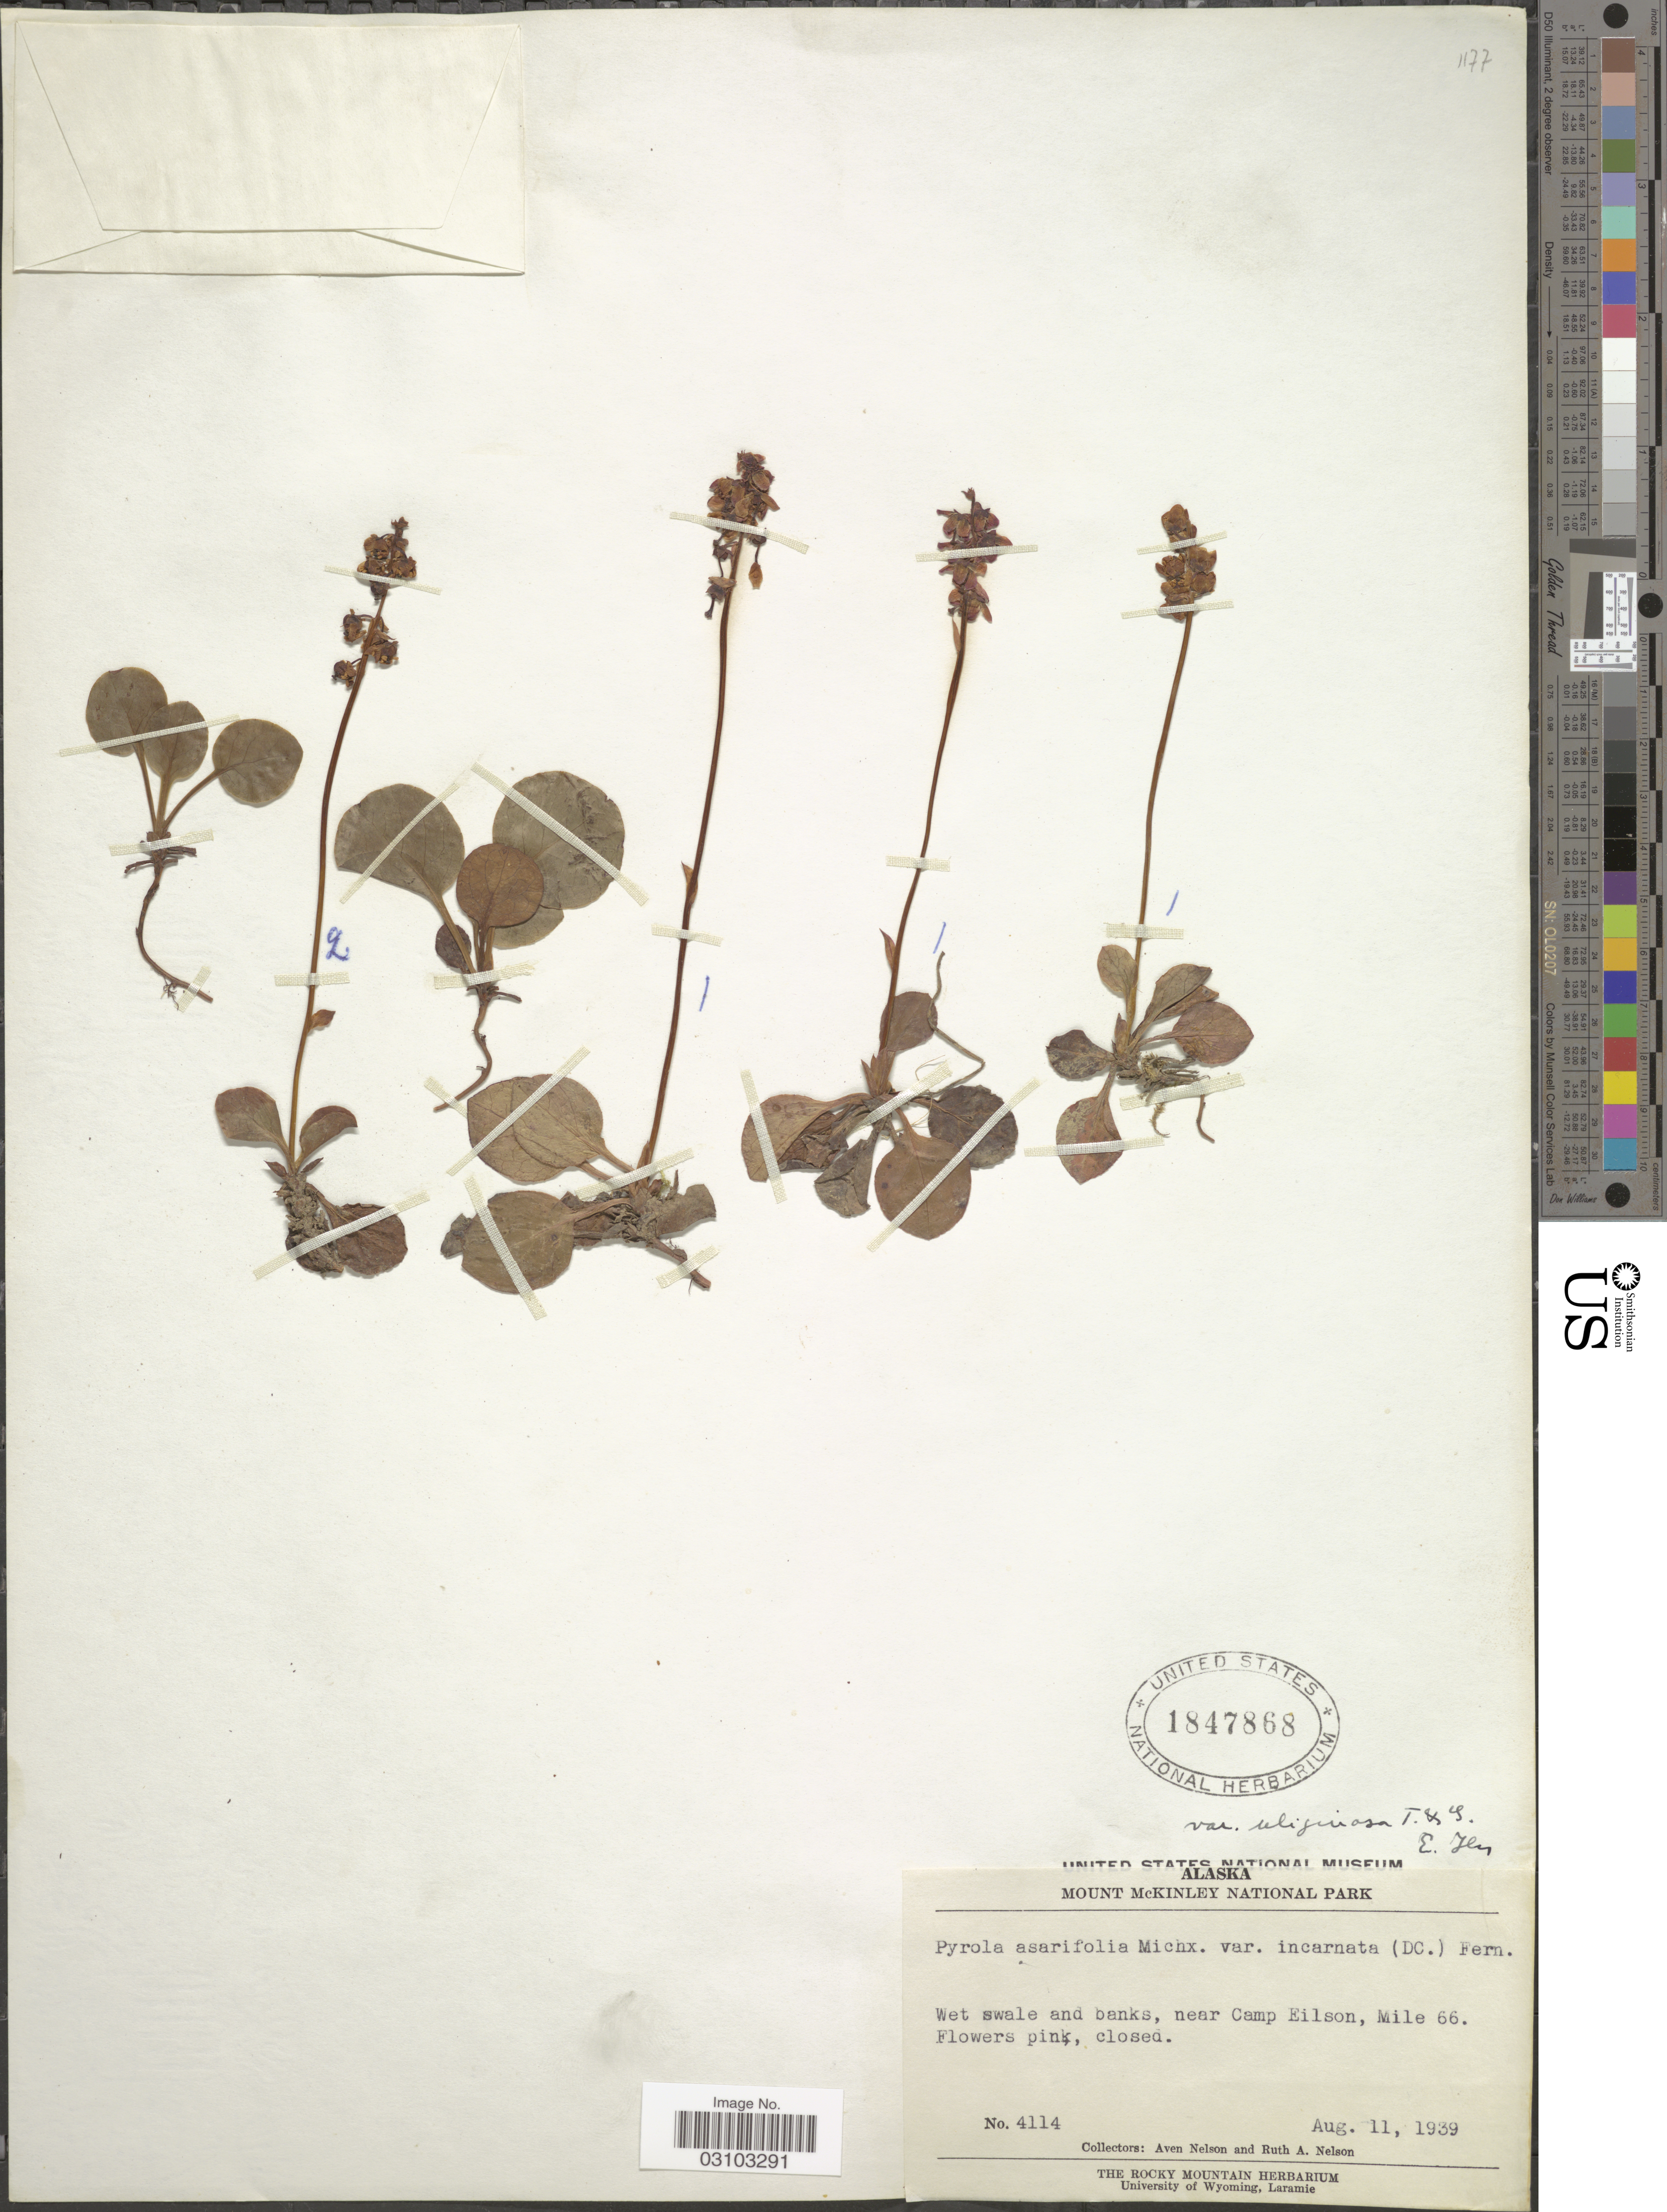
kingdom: Plantae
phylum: Tracheophyta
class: Magnoliopsida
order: Ericales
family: Ericaceae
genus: Pyrola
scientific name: Pyrola asarifolia var. uliginosa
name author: (Torr. & A. Gray) A. Gray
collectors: A. Nelson & R. A. Nelson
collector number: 4114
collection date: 1939-08-11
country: United States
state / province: Alaska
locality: Mount McKinley National Park, near Camp Eilson, Mile 66.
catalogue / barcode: US 1847868